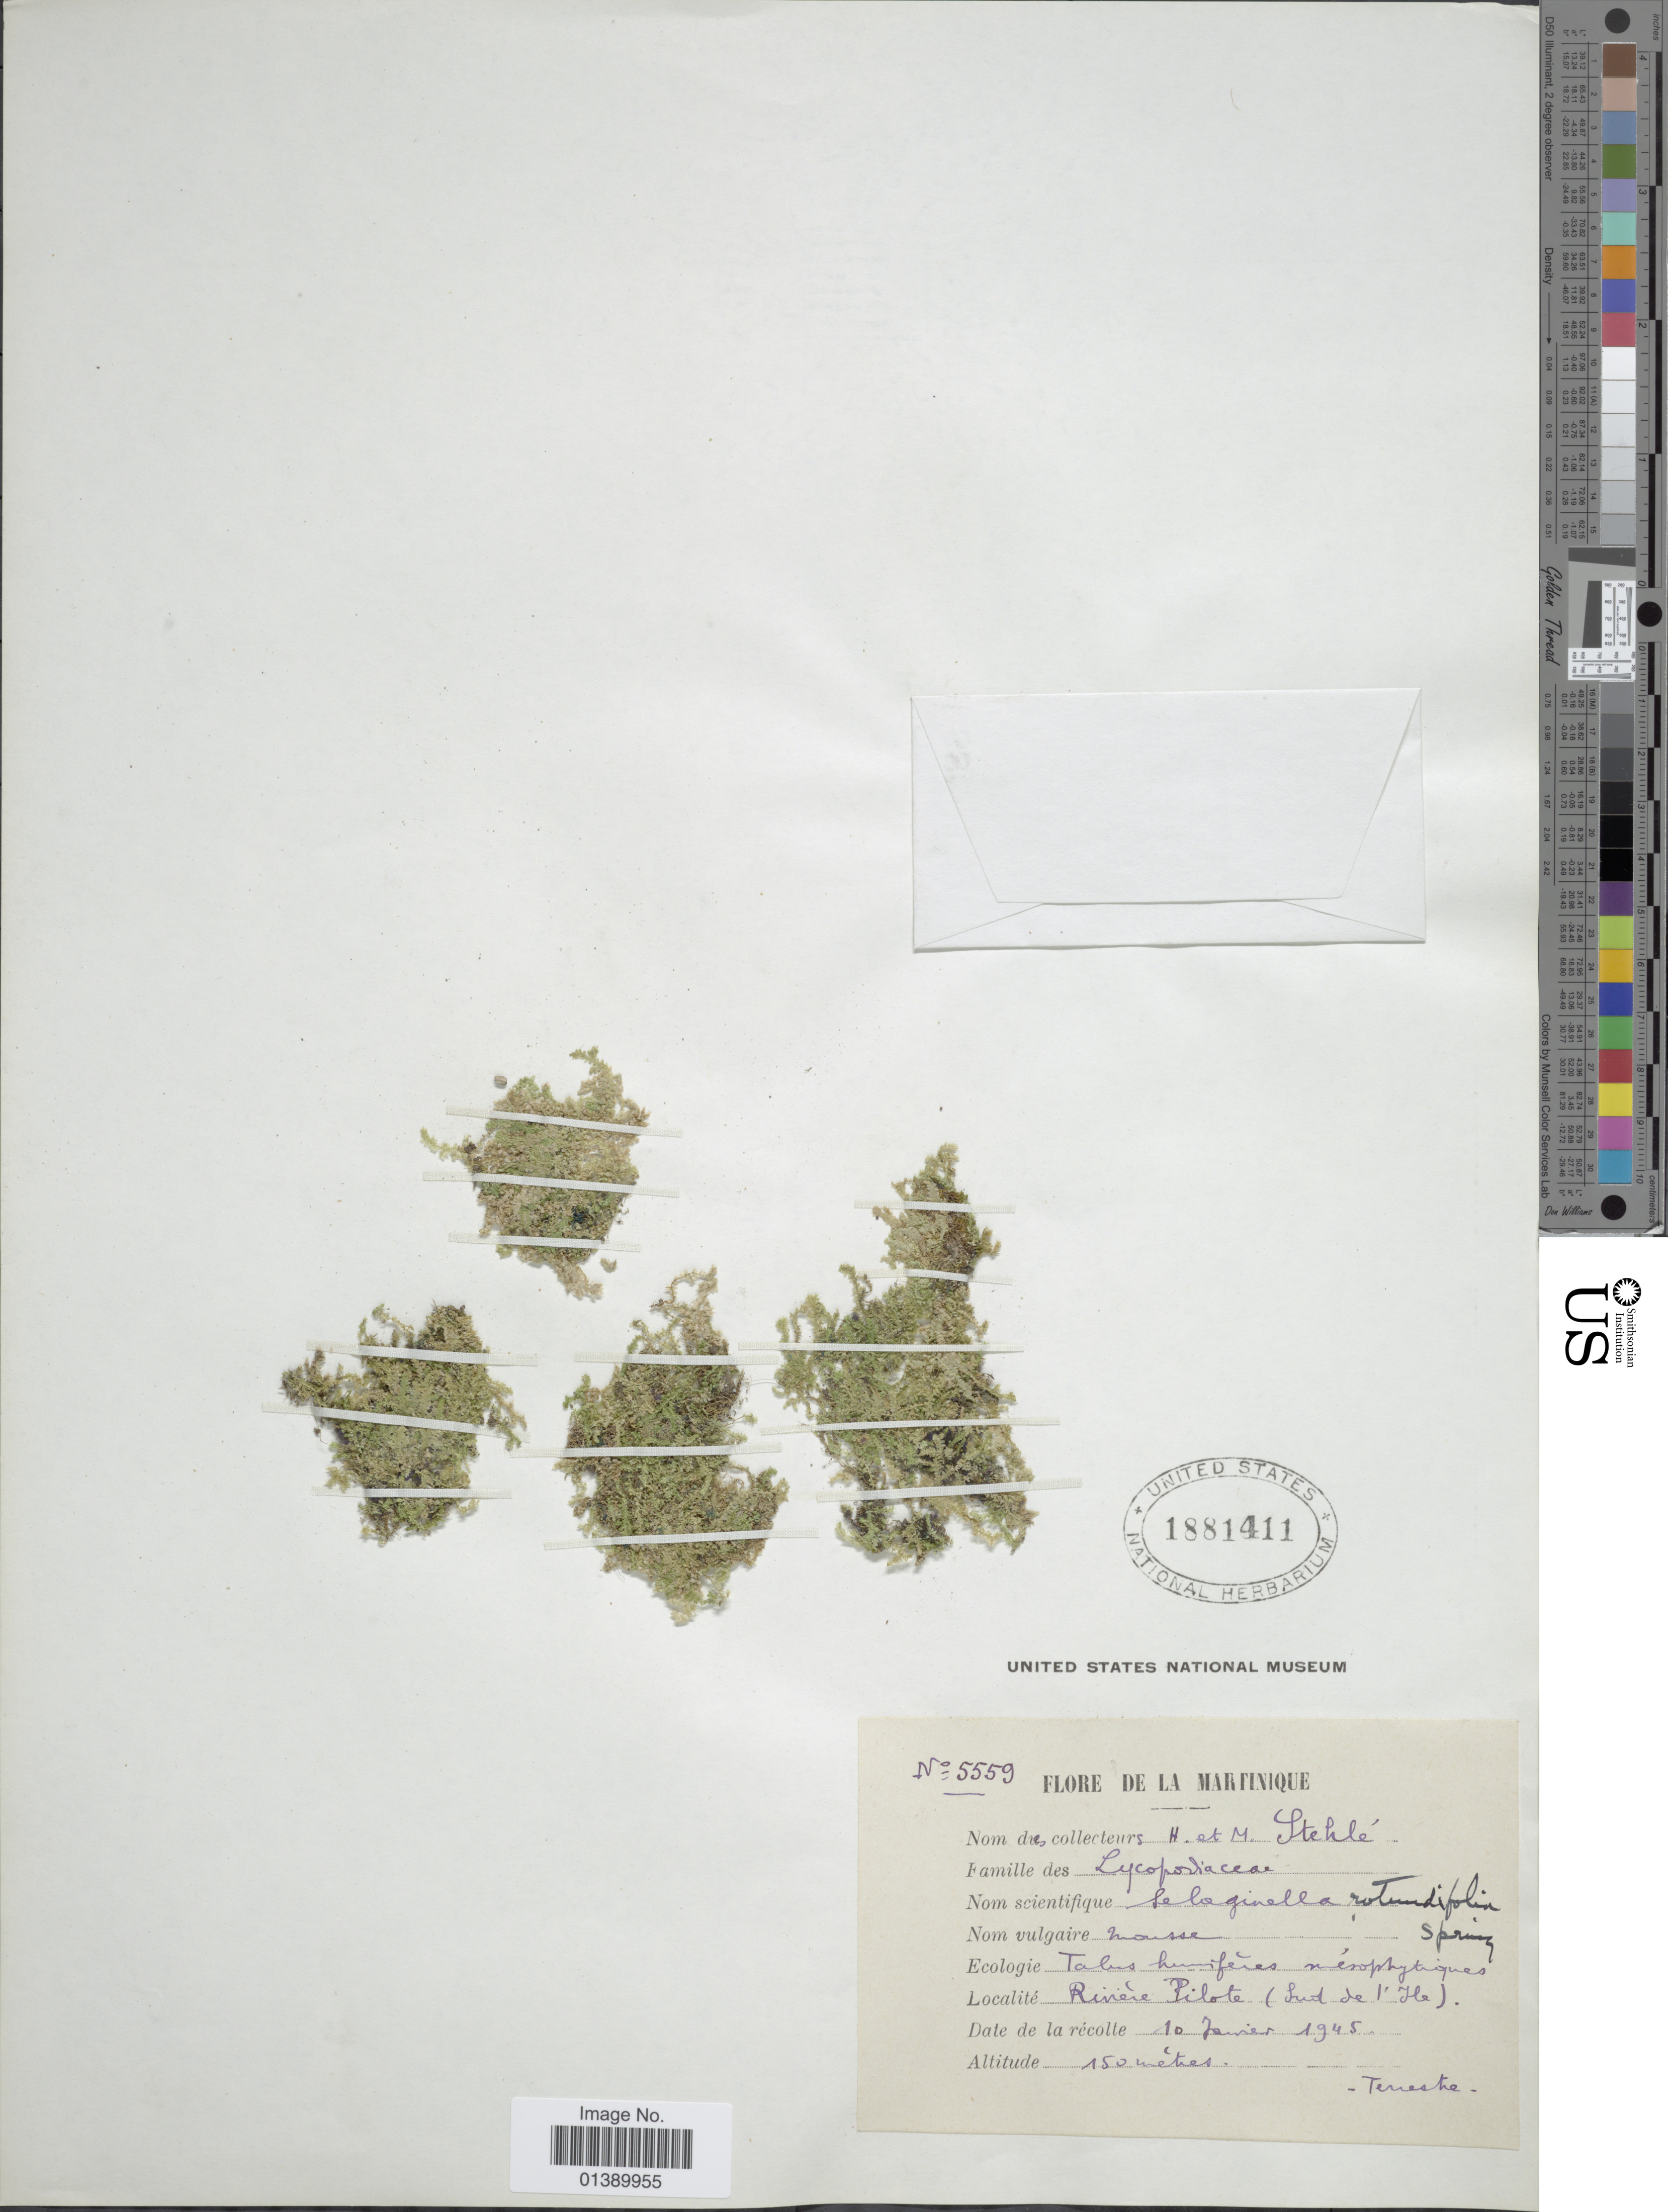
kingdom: Plantae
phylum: Tracheophyta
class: Lycopodiopsida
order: Selaginellales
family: Selaginellaceae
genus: Selaginella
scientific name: Selaginella rotundifolia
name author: Spring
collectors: H. Stehlé & M. Stehlé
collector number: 5559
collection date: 1945-01-10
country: Martinique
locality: Rivière Pilote (Sud de I'le).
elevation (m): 150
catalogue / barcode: US 1881411